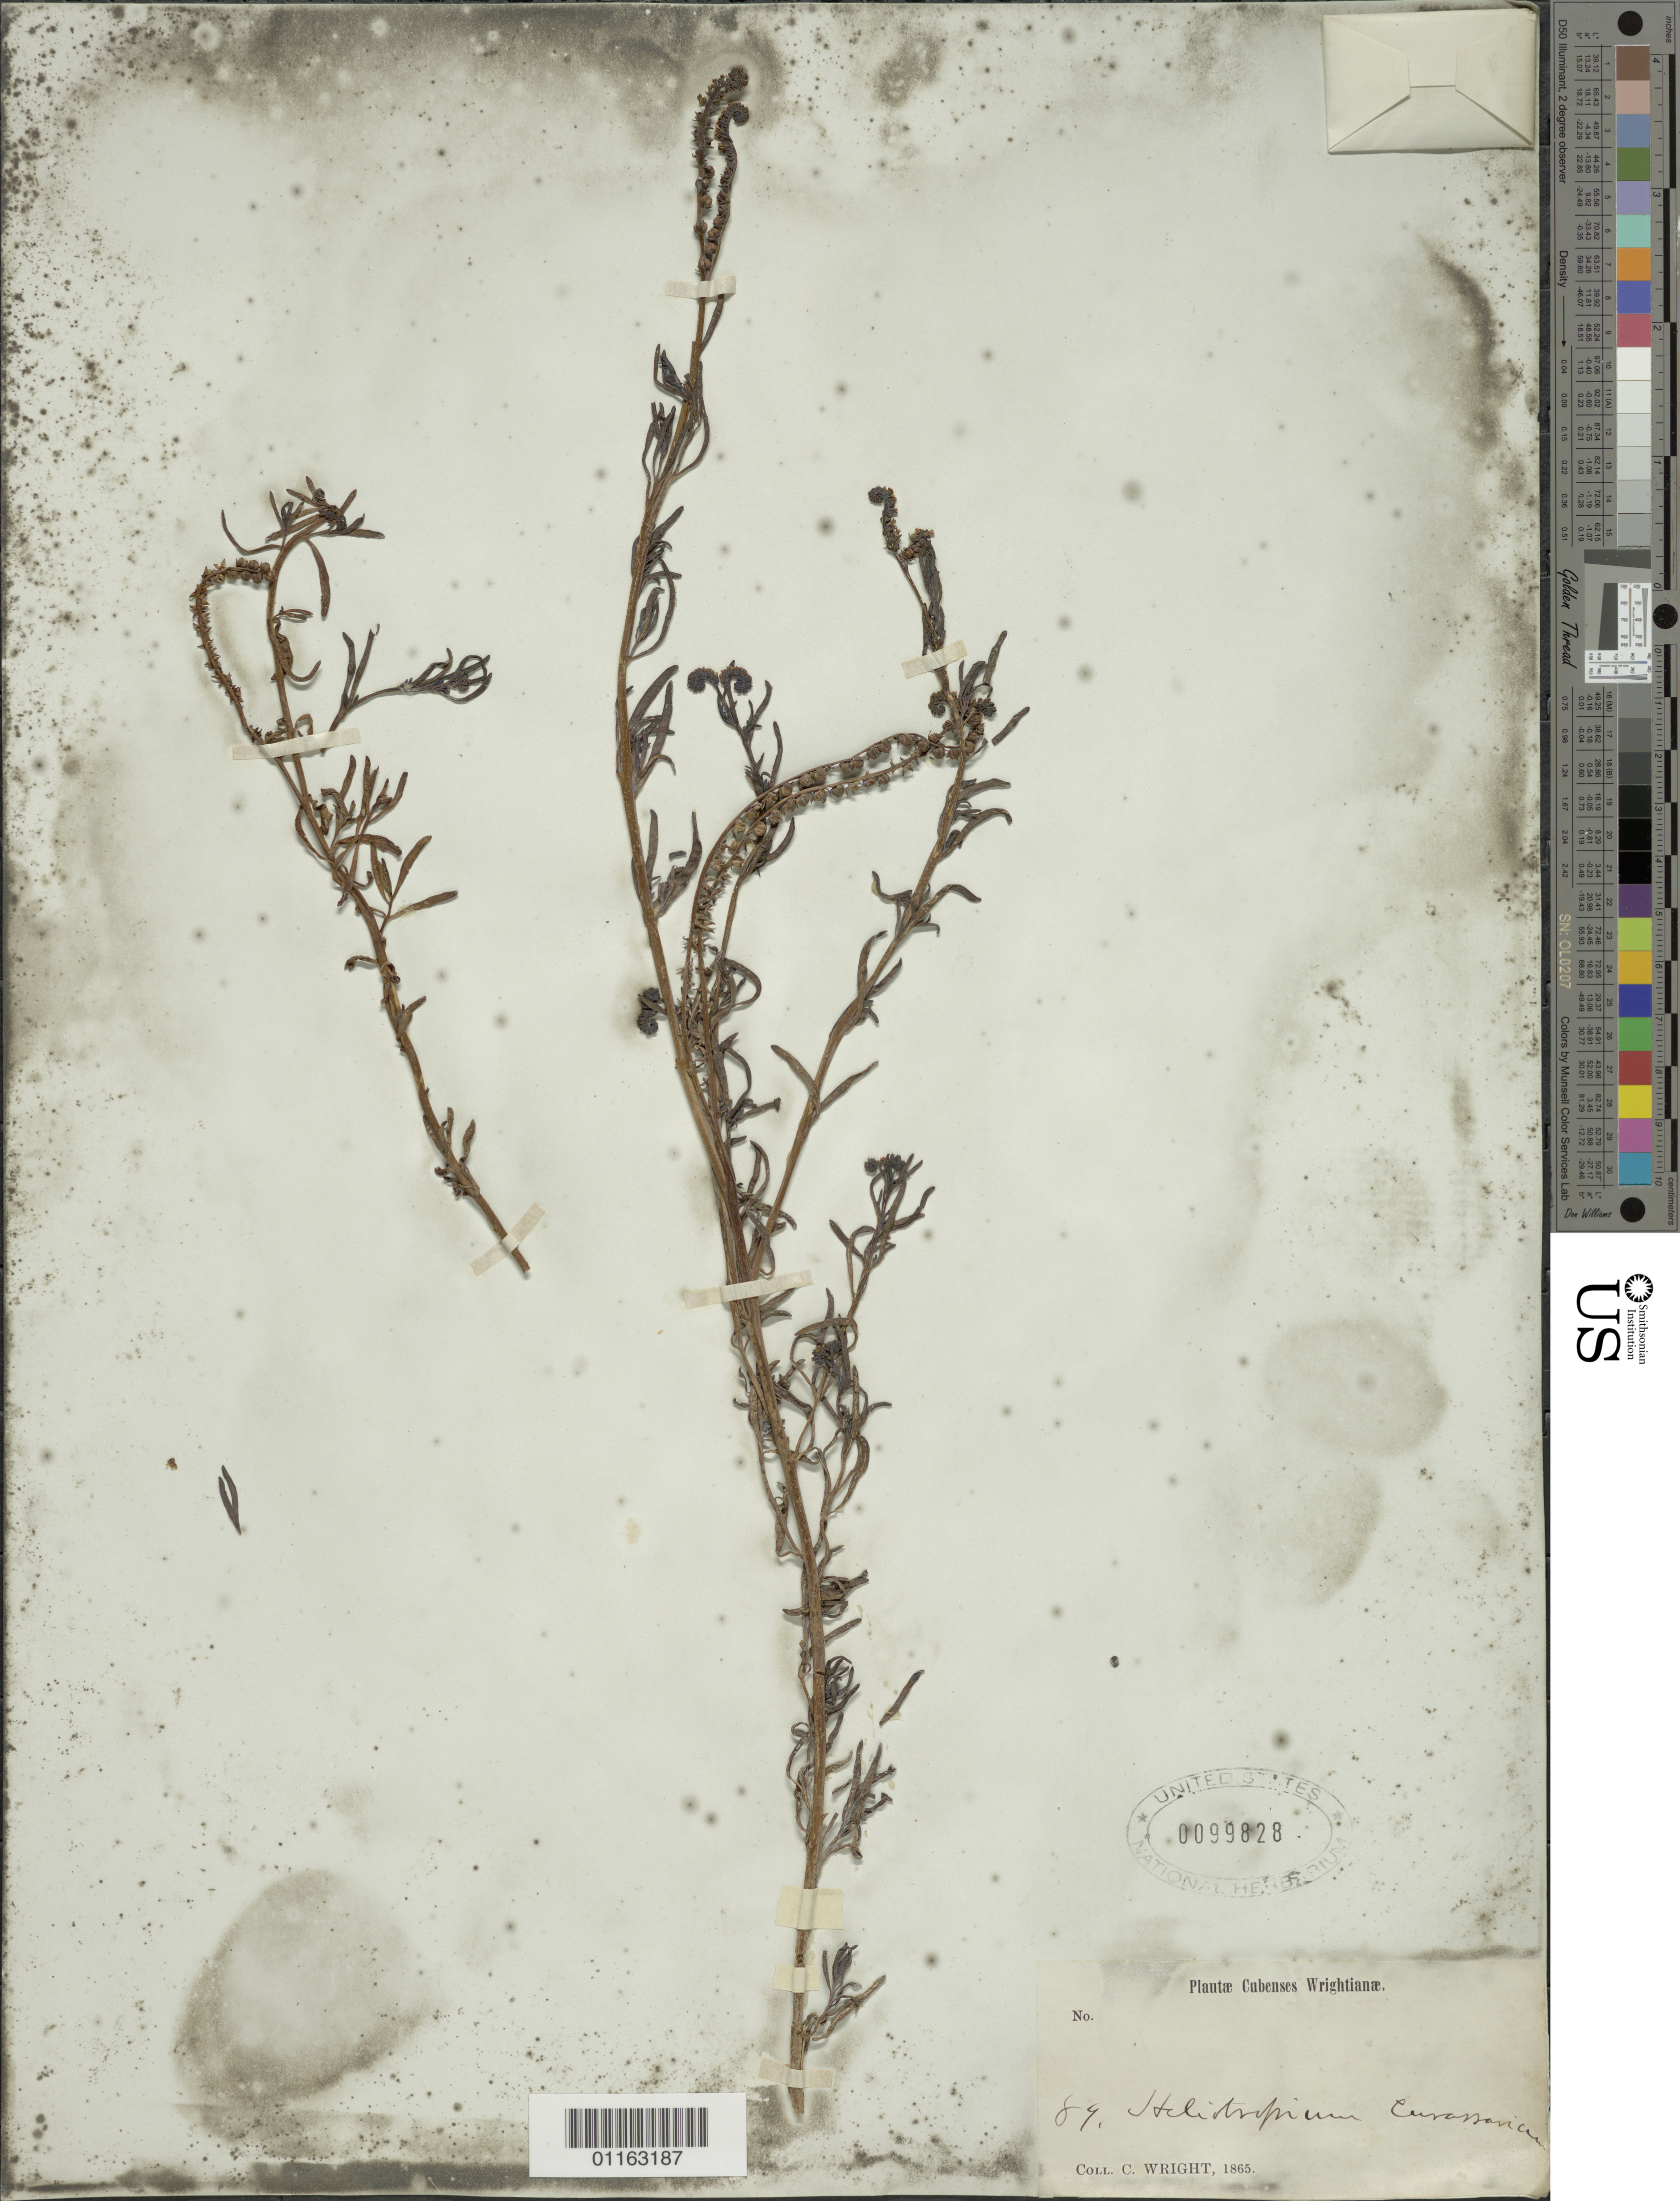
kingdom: Plantae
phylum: Tracheophyta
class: Magnoliopsida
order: Boraginales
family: Heliotropiaceae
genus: Heliotropium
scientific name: Heliotropium curassavicum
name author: L.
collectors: C. Wright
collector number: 89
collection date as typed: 1868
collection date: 1868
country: Cuba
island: Cuba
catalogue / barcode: US 99828